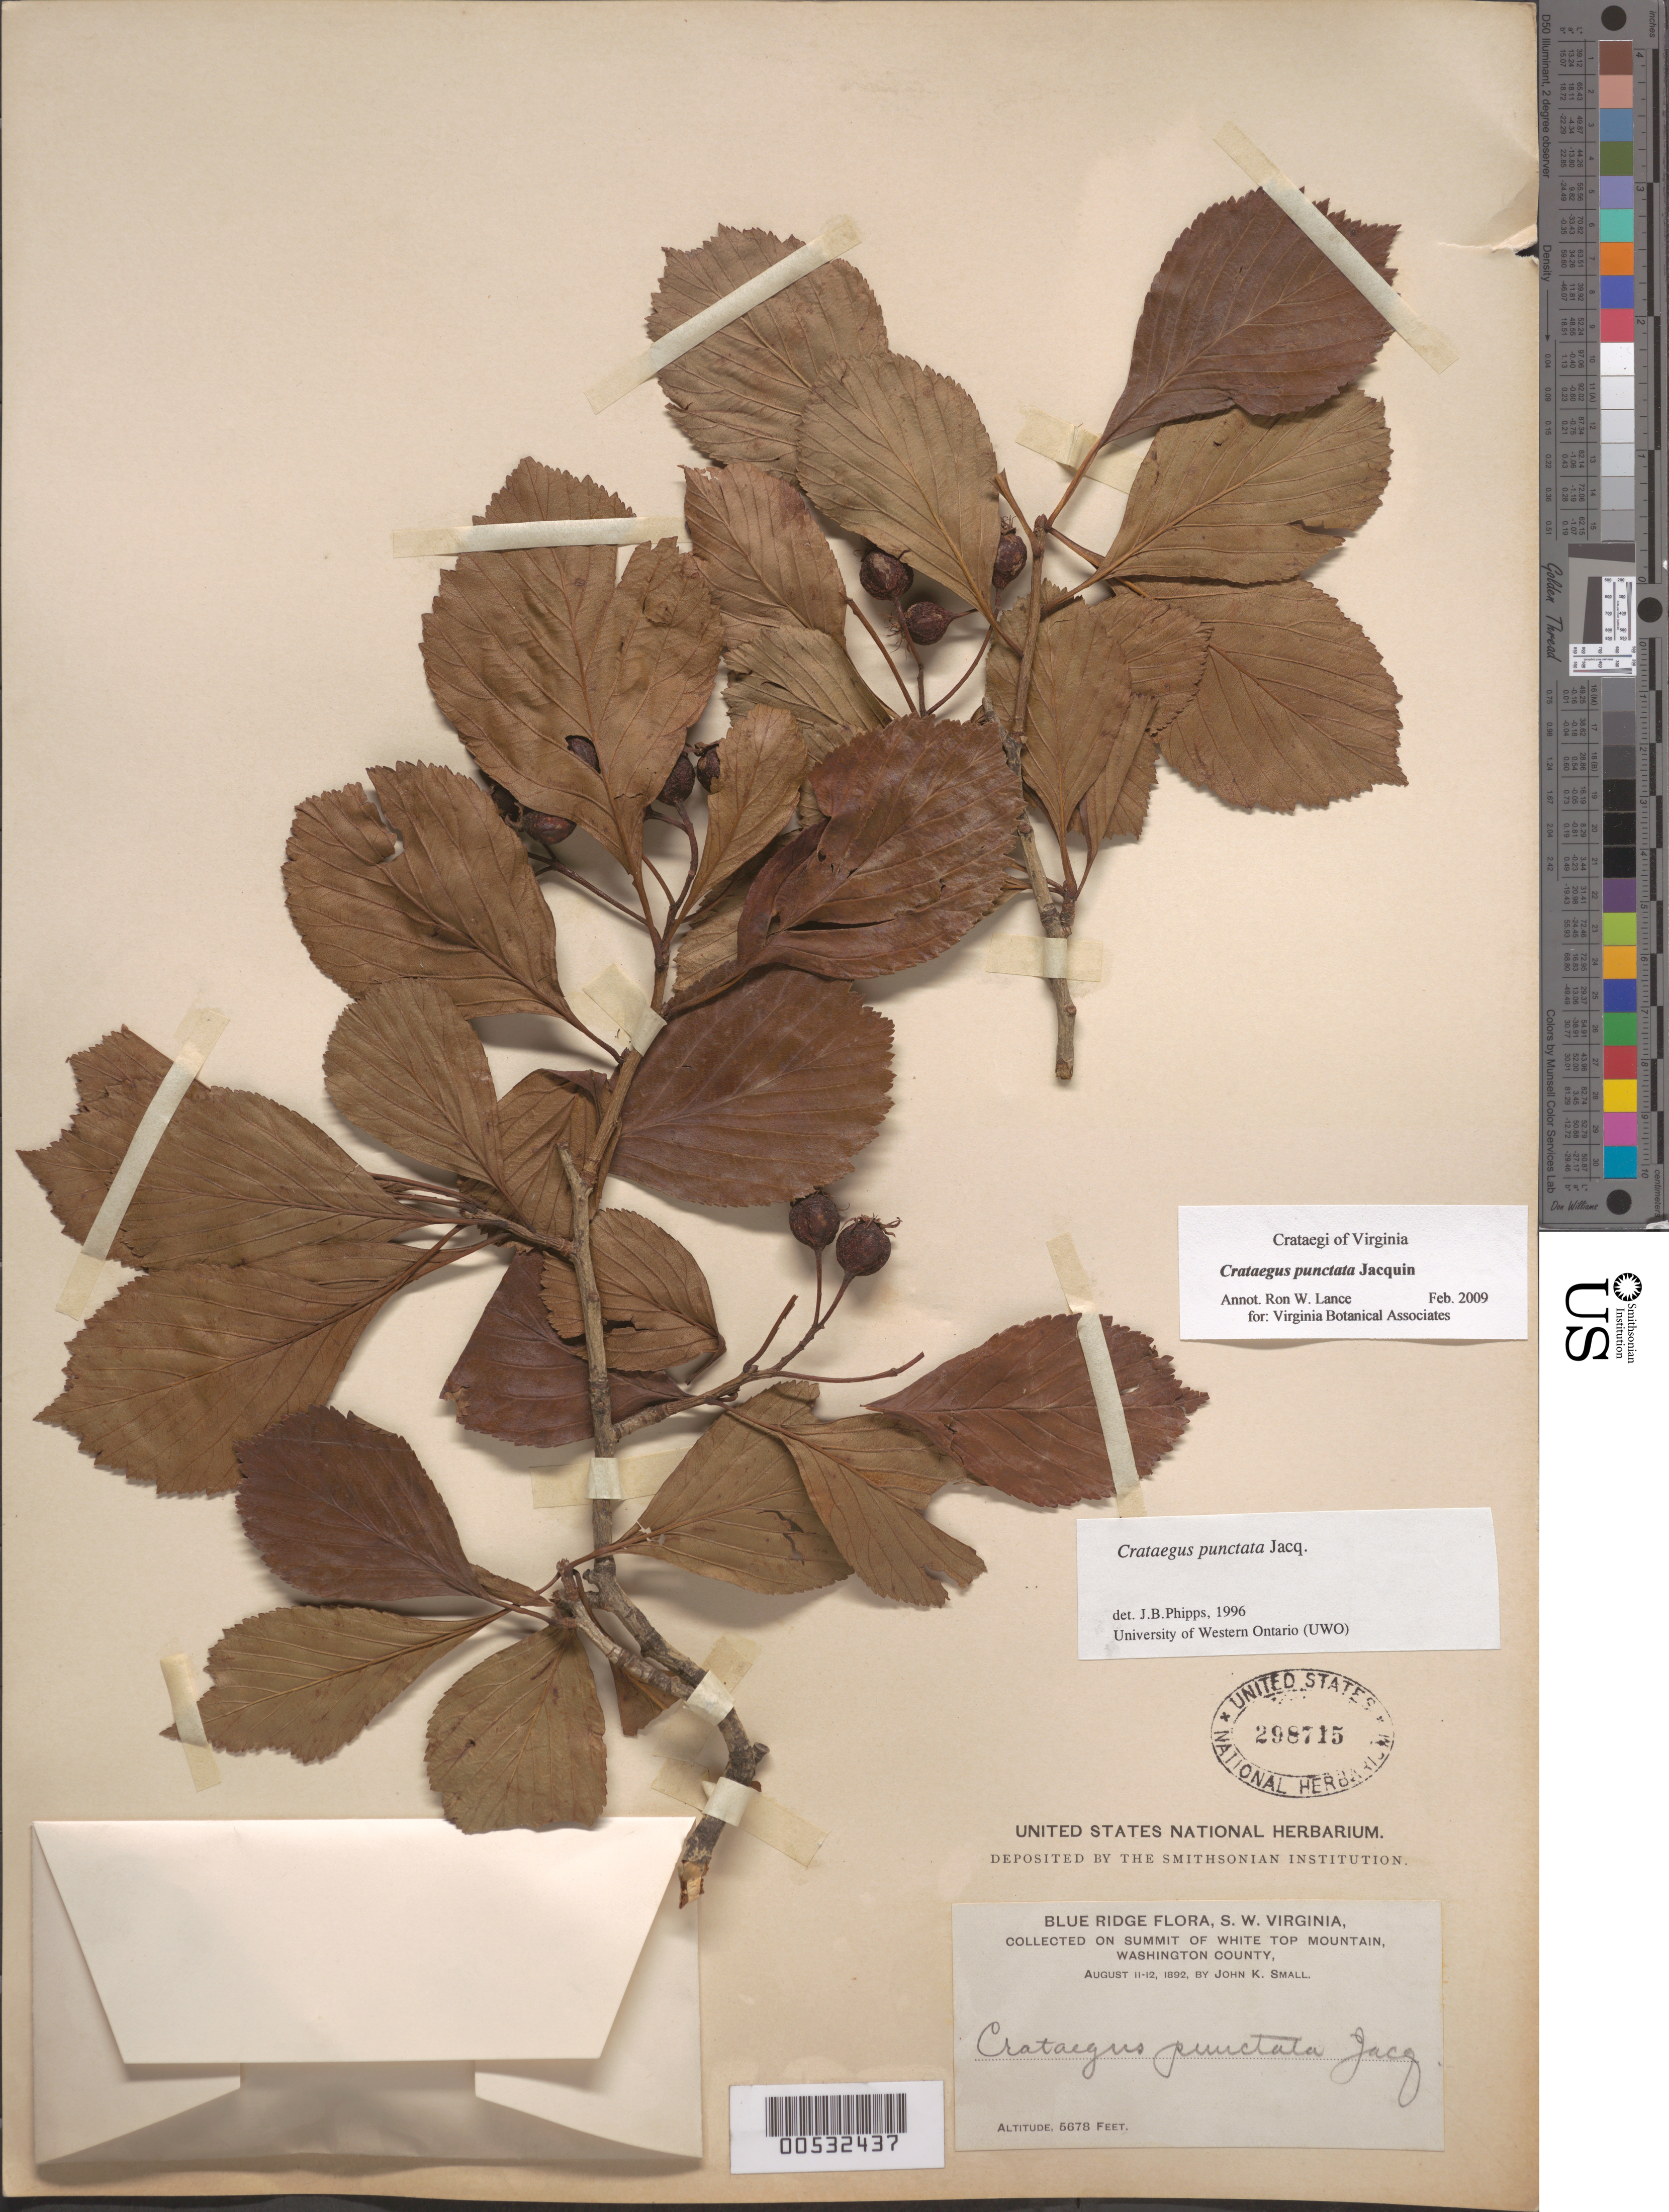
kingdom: Plantae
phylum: Tracheophyta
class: Magnoliopsida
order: Rosales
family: Rosaceae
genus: Crataegus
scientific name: Crataegus punctata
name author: Jacq.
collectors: J. K. Small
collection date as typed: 11 Aug 1892 to 12 Aug 1892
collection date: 1892-08-11/1892-08-12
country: United States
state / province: Virginia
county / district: Washington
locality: Summit of White Top Mountain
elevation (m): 1730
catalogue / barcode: US 298715